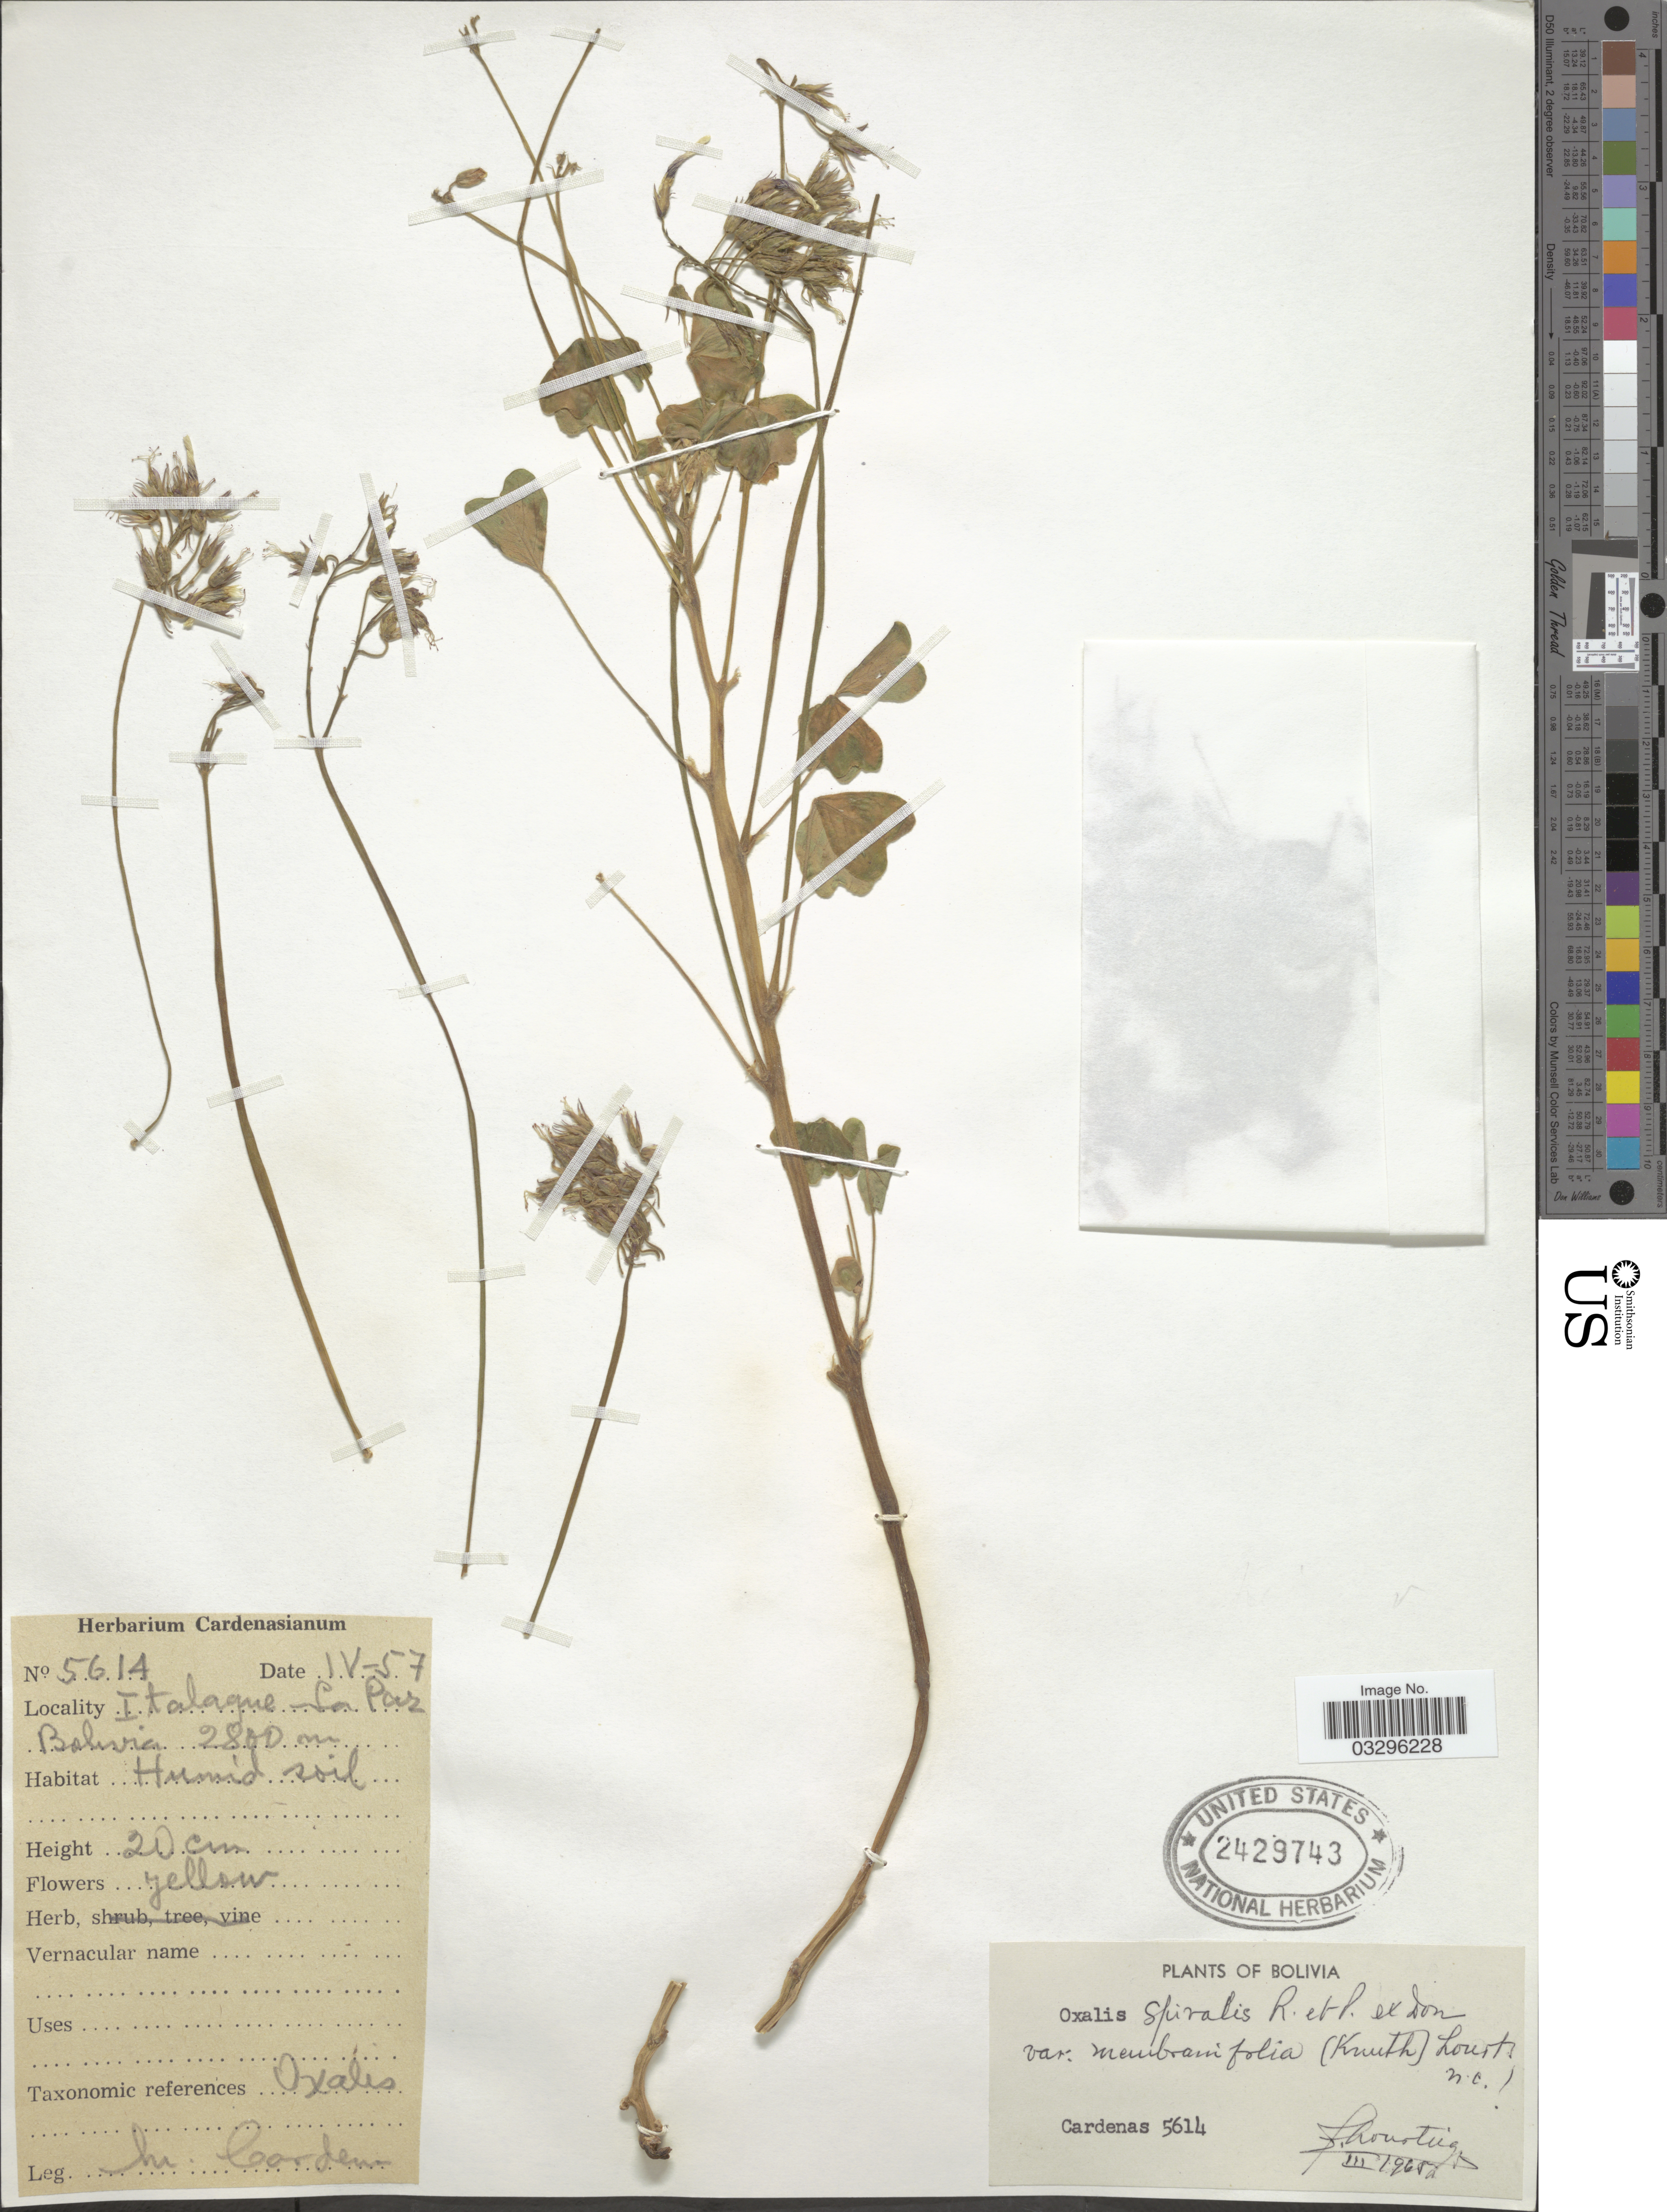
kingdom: Plantae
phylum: Tracheophyta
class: Magnoliopsida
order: Oxalidales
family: Oxalidaceae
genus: Oxalis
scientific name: Oxalis spiralis subsp. membranifolia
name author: (R. Knuth) Lourteig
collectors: M. Cárdenas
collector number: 5614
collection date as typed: Transcribed d/m/y: /4/57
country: Bolivia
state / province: La Paz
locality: Italaque.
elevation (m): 2800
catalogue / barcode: US 2429743